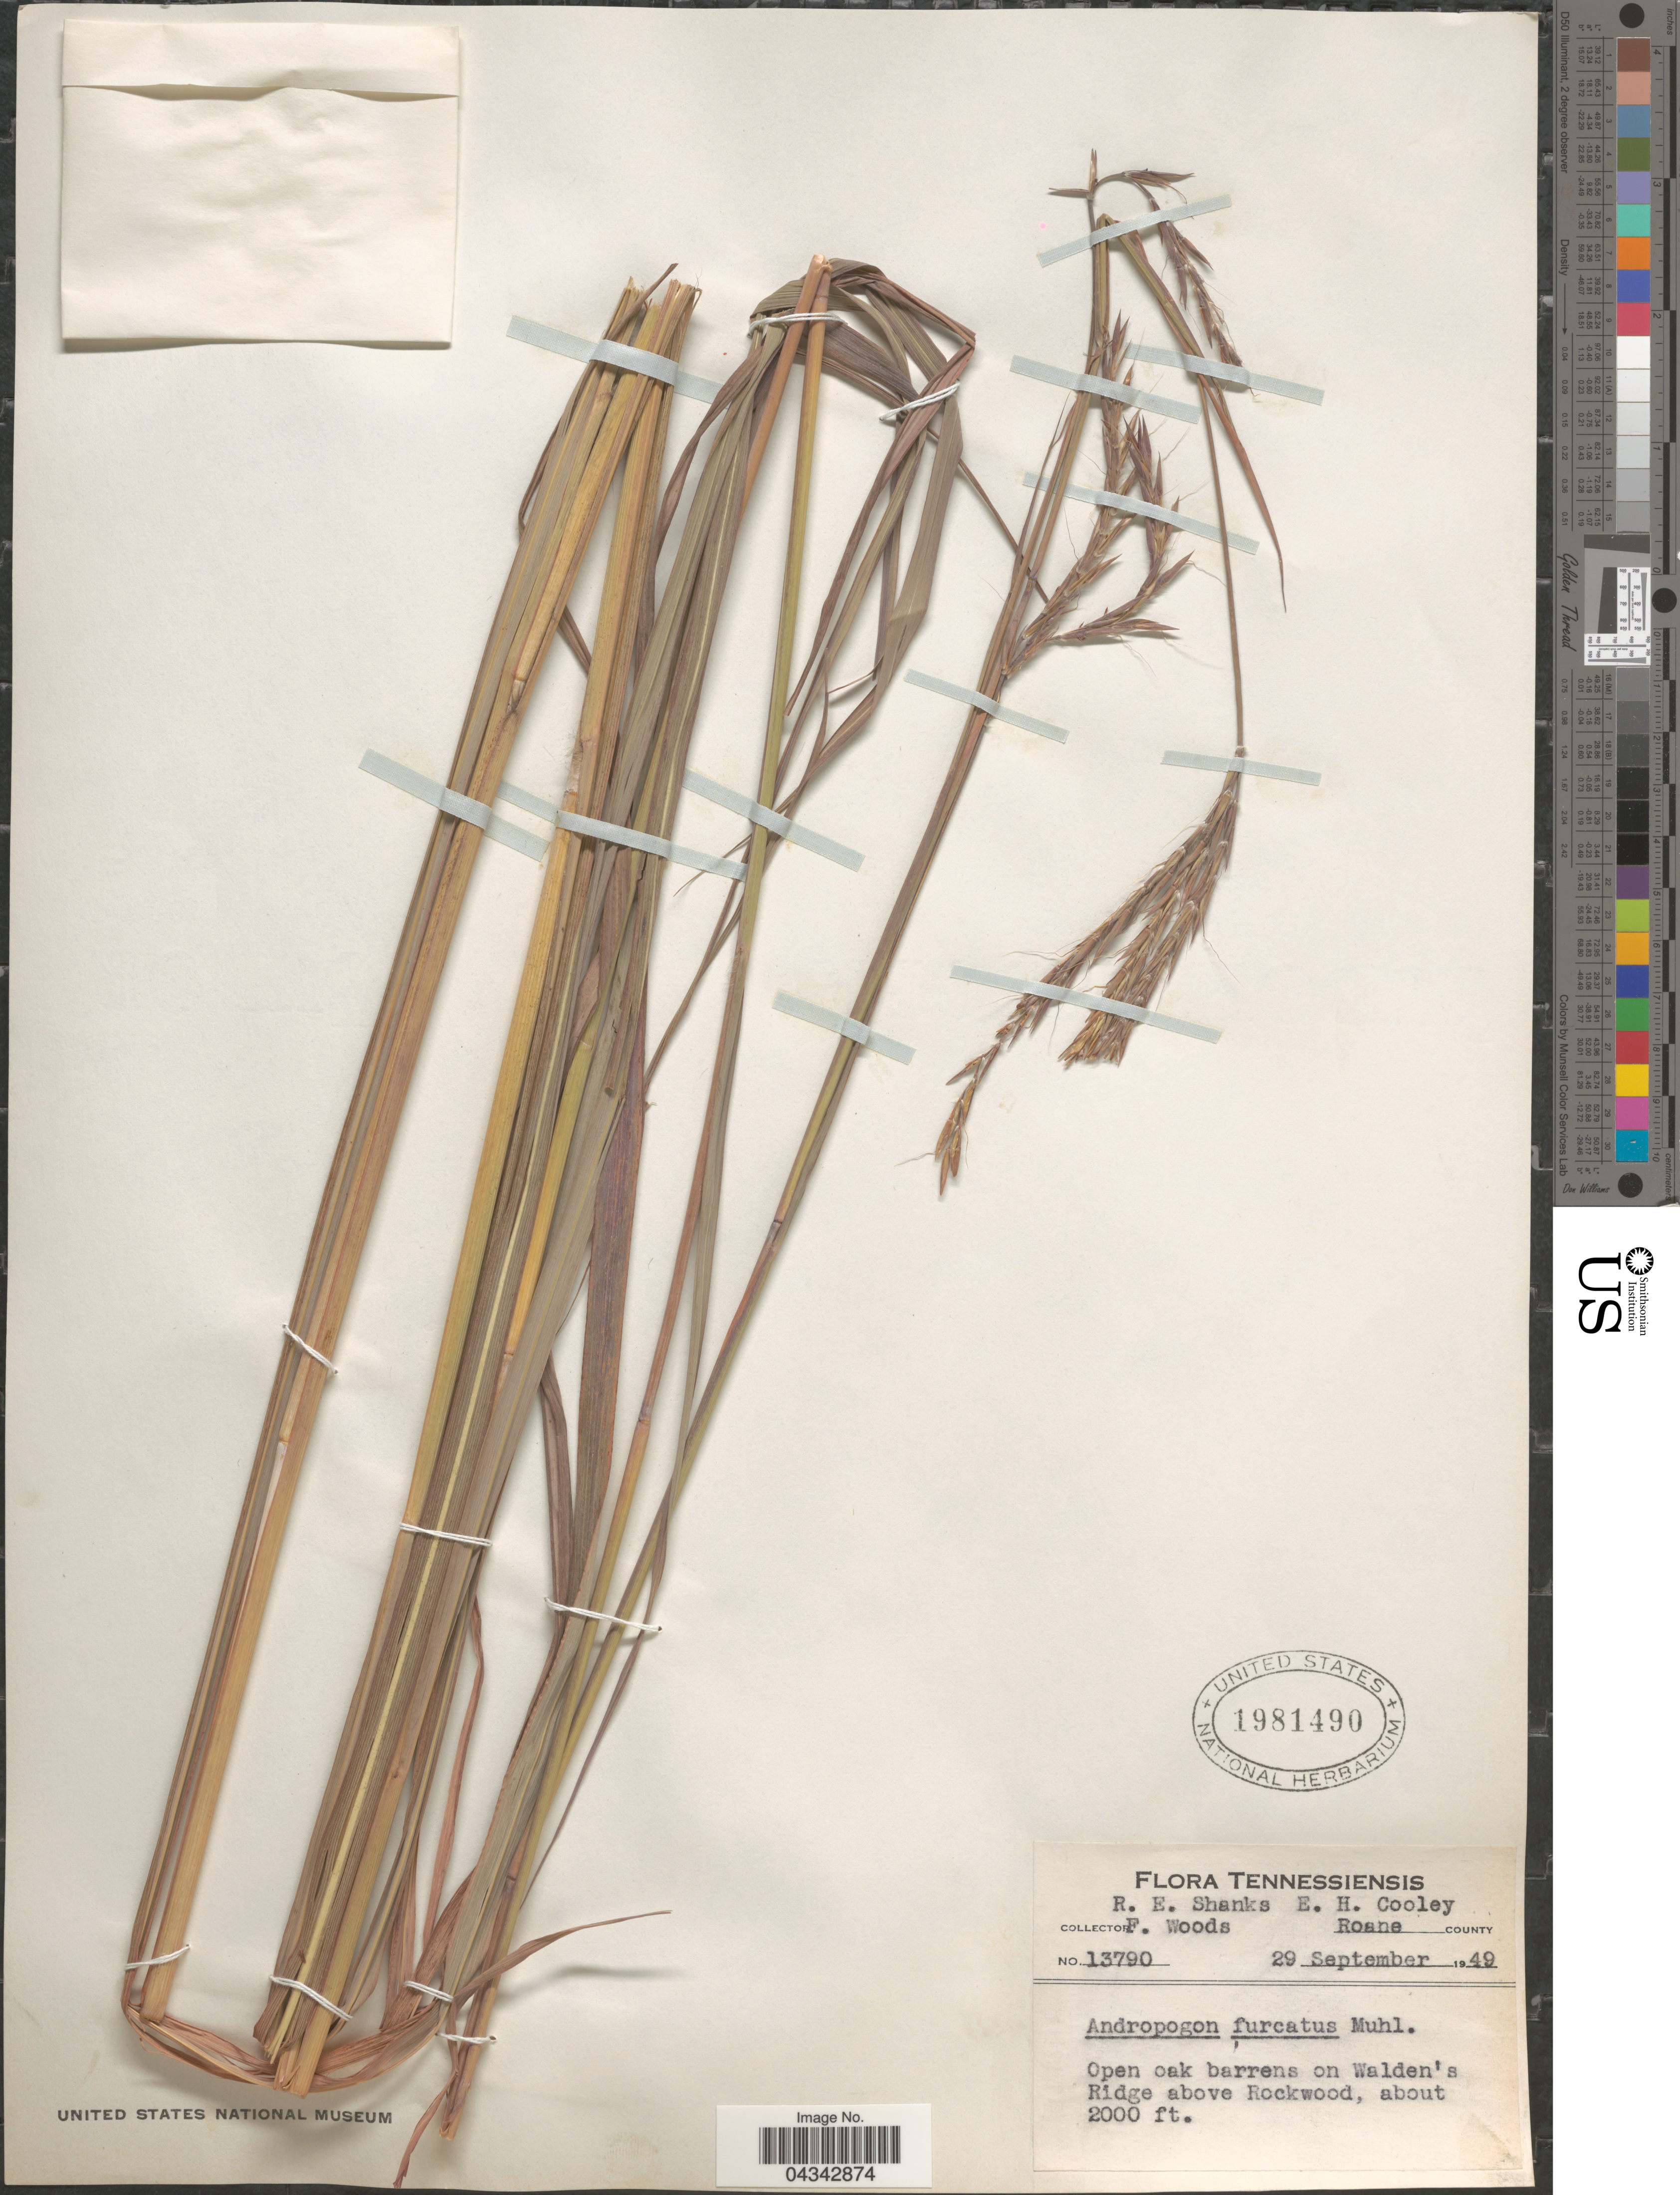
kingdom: Plantae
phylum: Tracheophyta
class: Liliopsida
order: Poales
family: Poaceae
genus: Andropogon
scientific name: Andropogon gerardii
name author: Vitman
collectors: R. Shanks, E. H. Cooley & F. Woods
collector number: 13790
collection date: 1949-09-29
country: United States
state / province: Tennessee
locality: Roane County. Open oak barrens on Walden's Ridge above Rockwood.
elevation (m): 610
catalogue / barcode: US 1981490